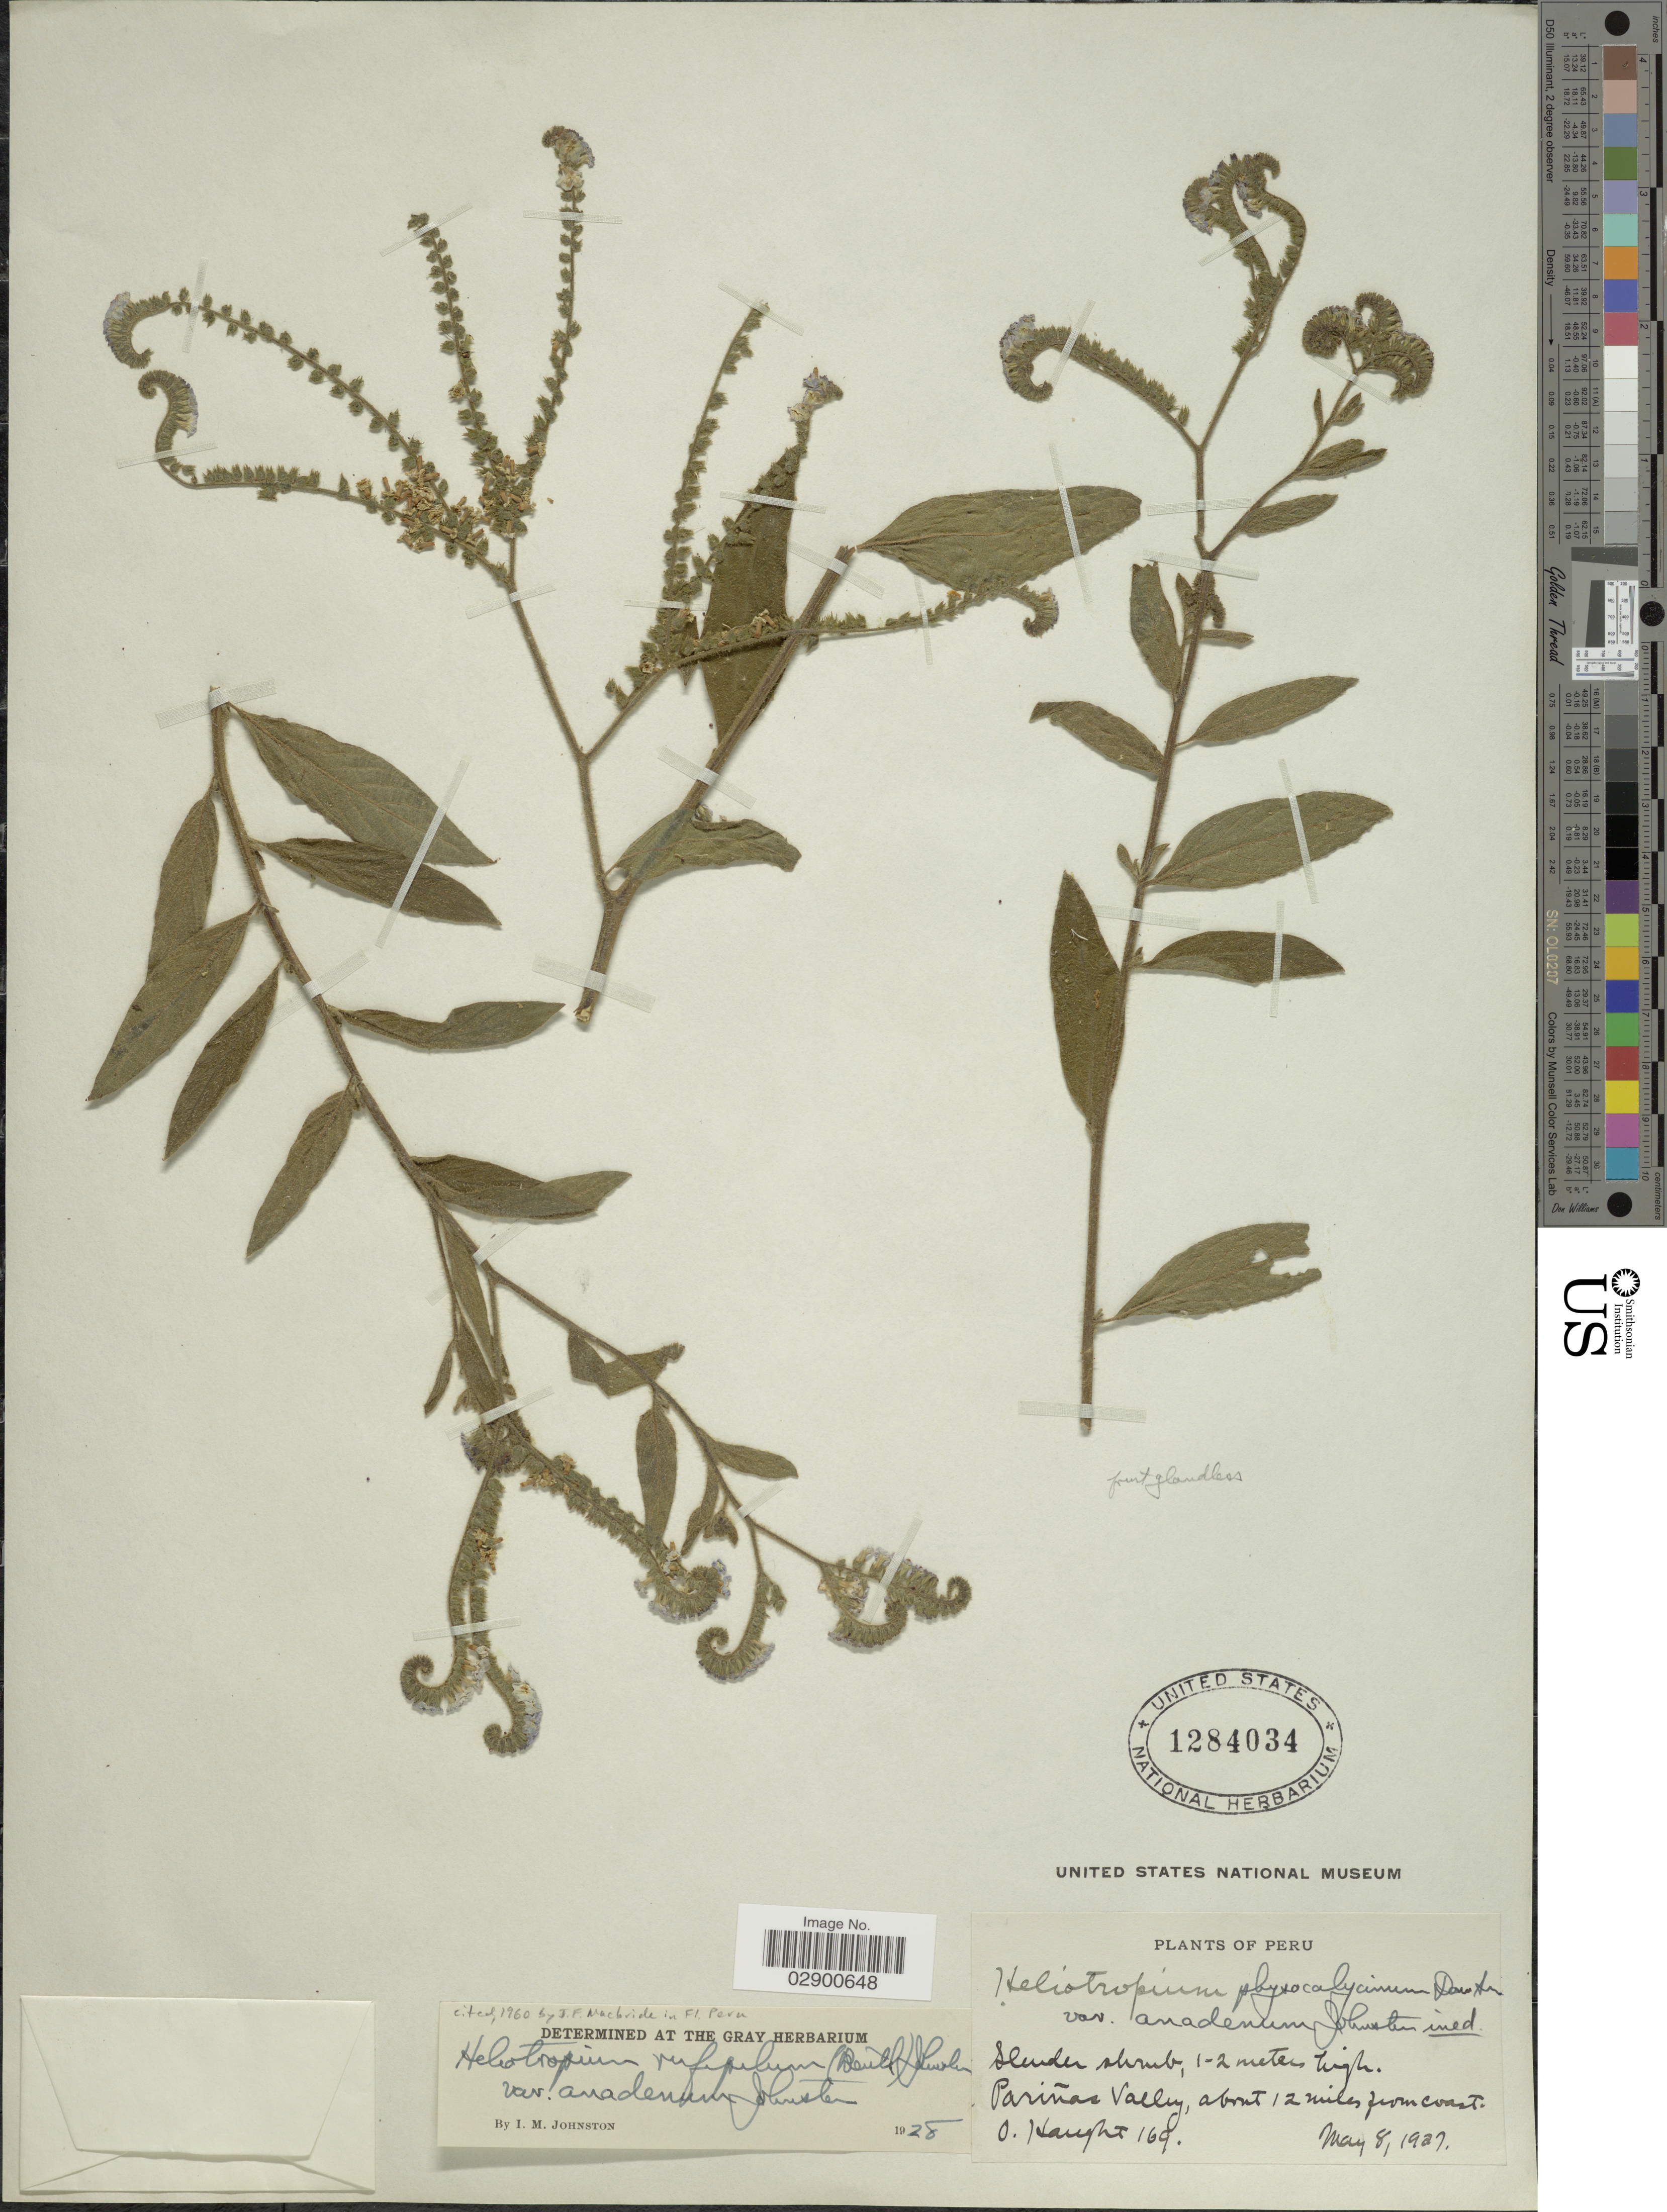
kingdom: Plantae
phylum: Tracheophyta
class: Magnoliopsida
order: Boraginales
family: Heliotropiaceae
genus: Heliotropium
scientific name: Heliotropium rufipilum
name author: (Benth.) I.M. Johnst.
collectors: O. Haught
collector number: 169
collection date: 1927-05-08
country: Peru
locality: Pariñas Valley, about 12 miles from coast.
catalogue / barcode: US 1284034